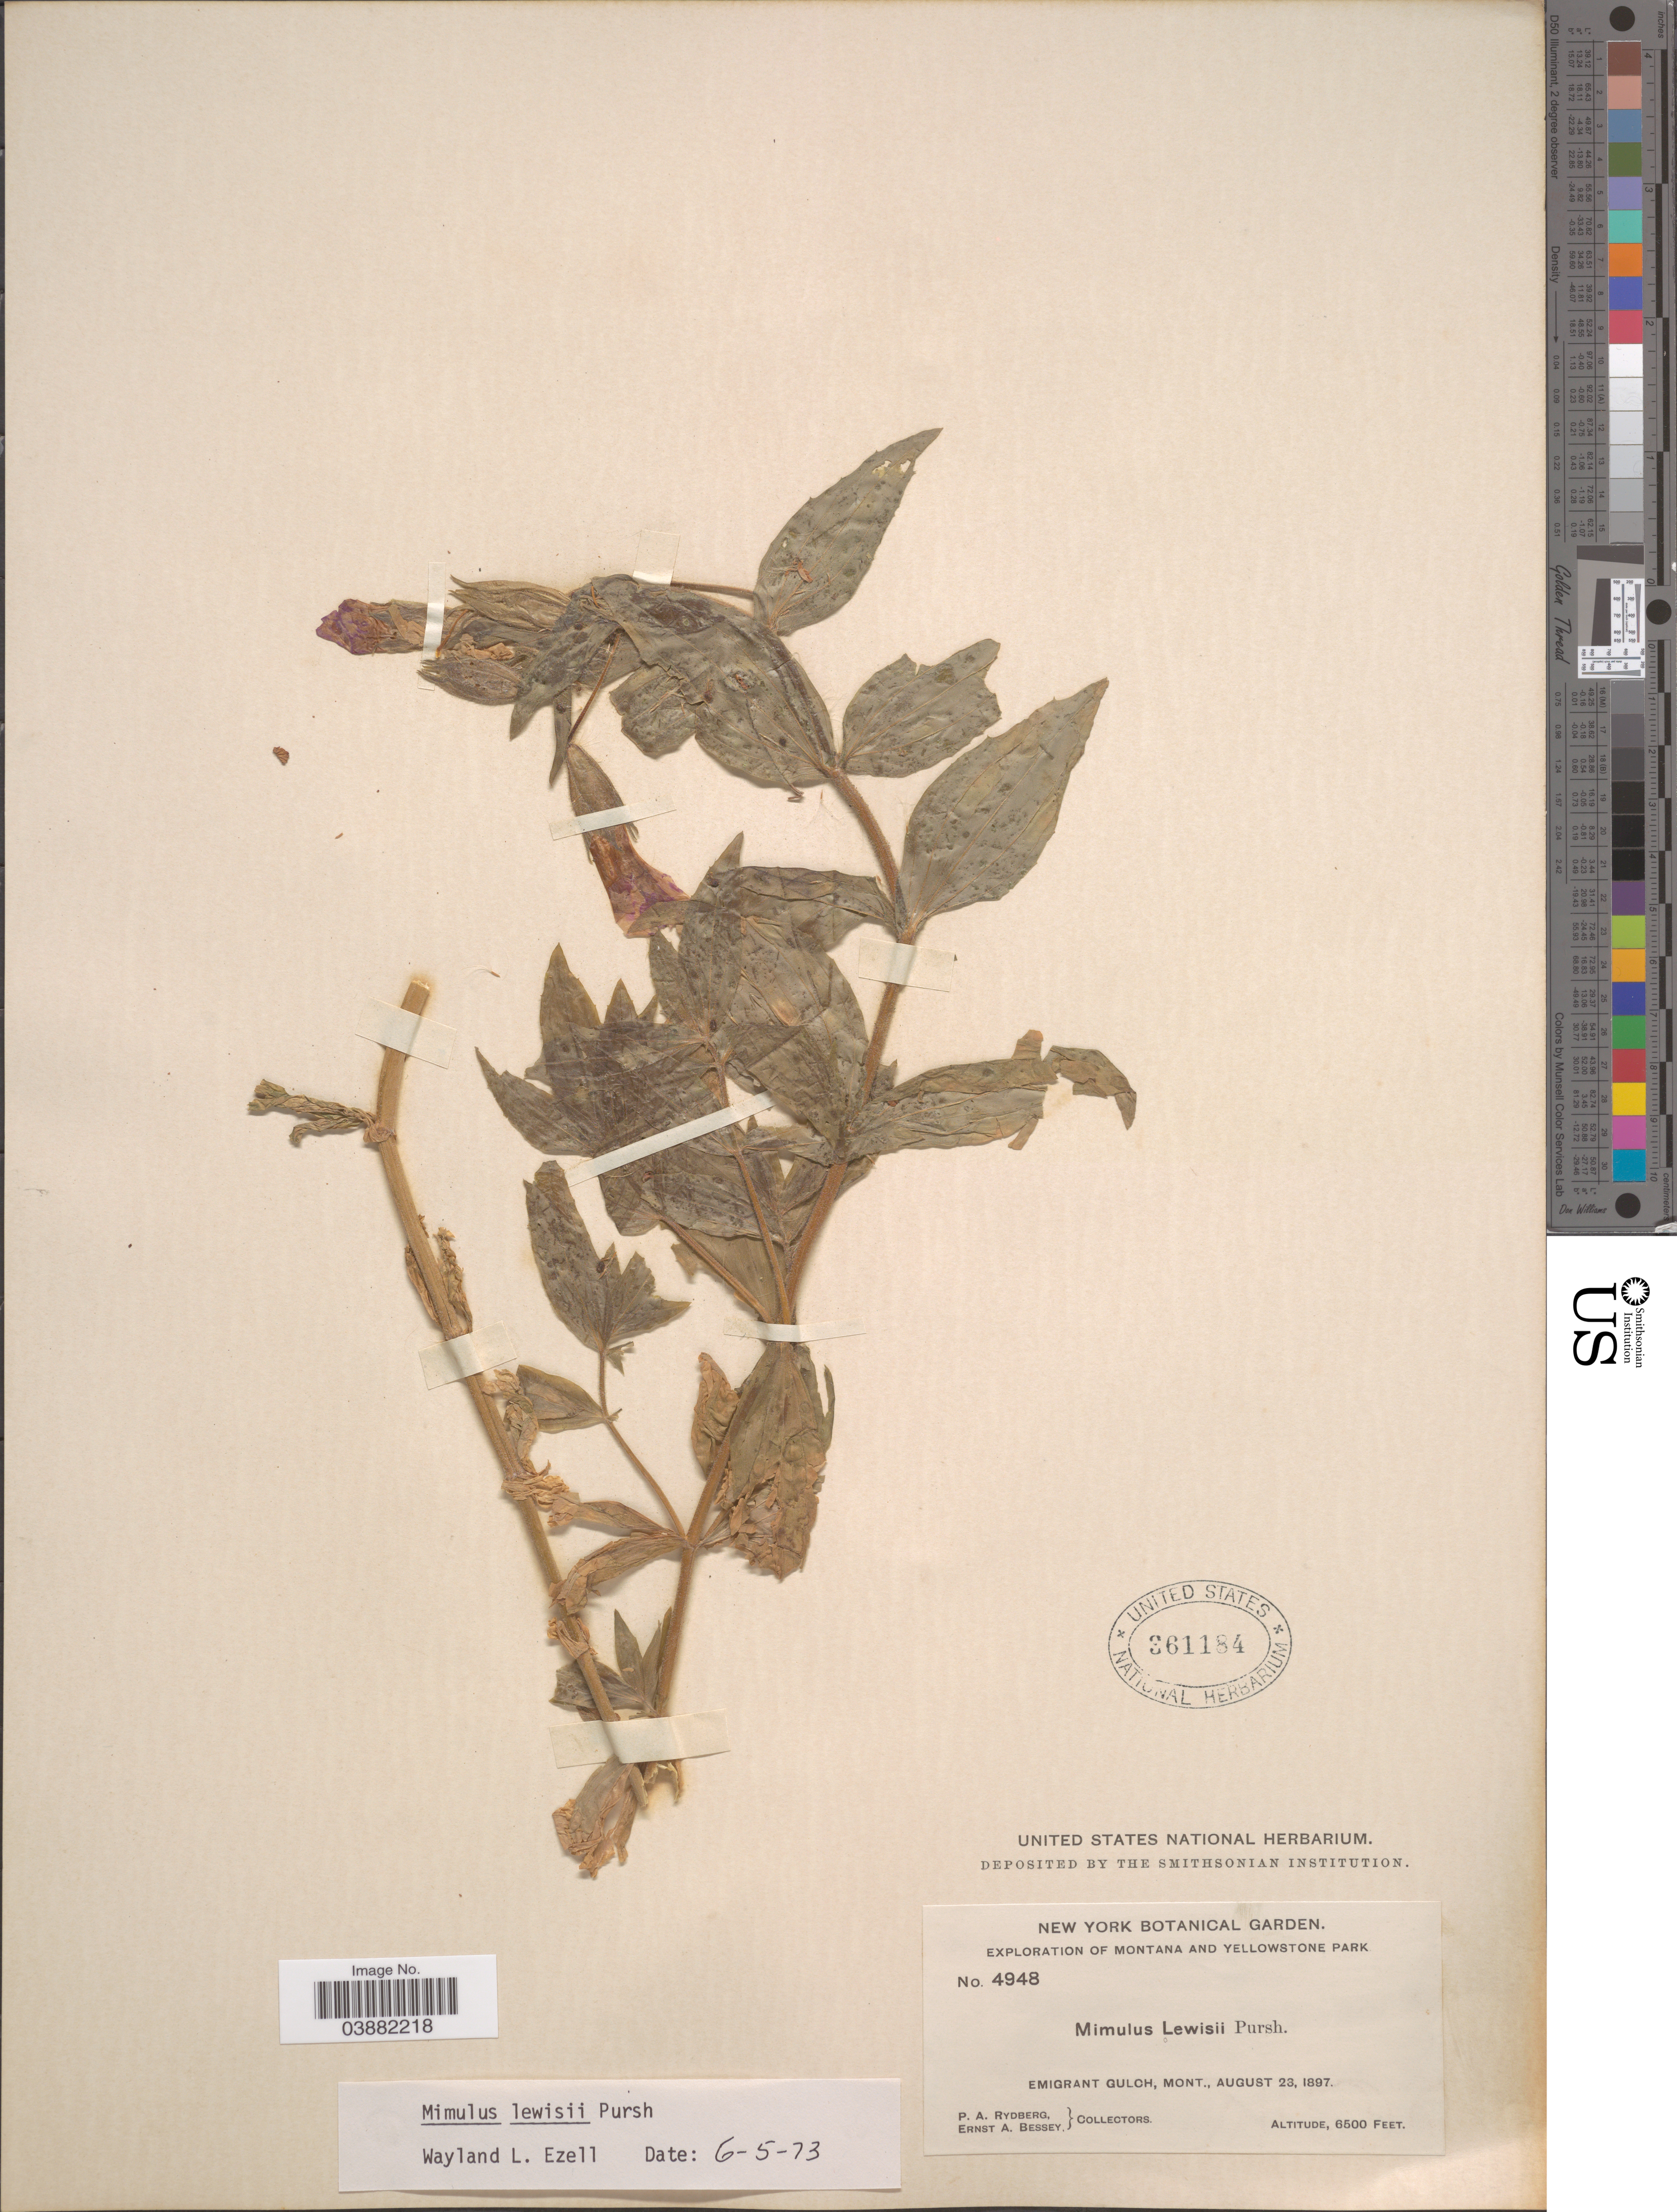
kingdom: Plantae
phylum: Tracheophyta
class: Magnoliopsida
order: Lamiales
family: Phrymaceae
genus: Mimulus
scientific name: Mimulus lewisii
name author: Pursh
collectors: P. A. Rydberg & E. A. Bessey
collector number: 4948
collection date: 1897-08-23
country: United States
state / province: Montana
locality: Yellowstone Park. Emigrant Gulch.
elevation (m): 1981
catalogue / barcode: US 361184